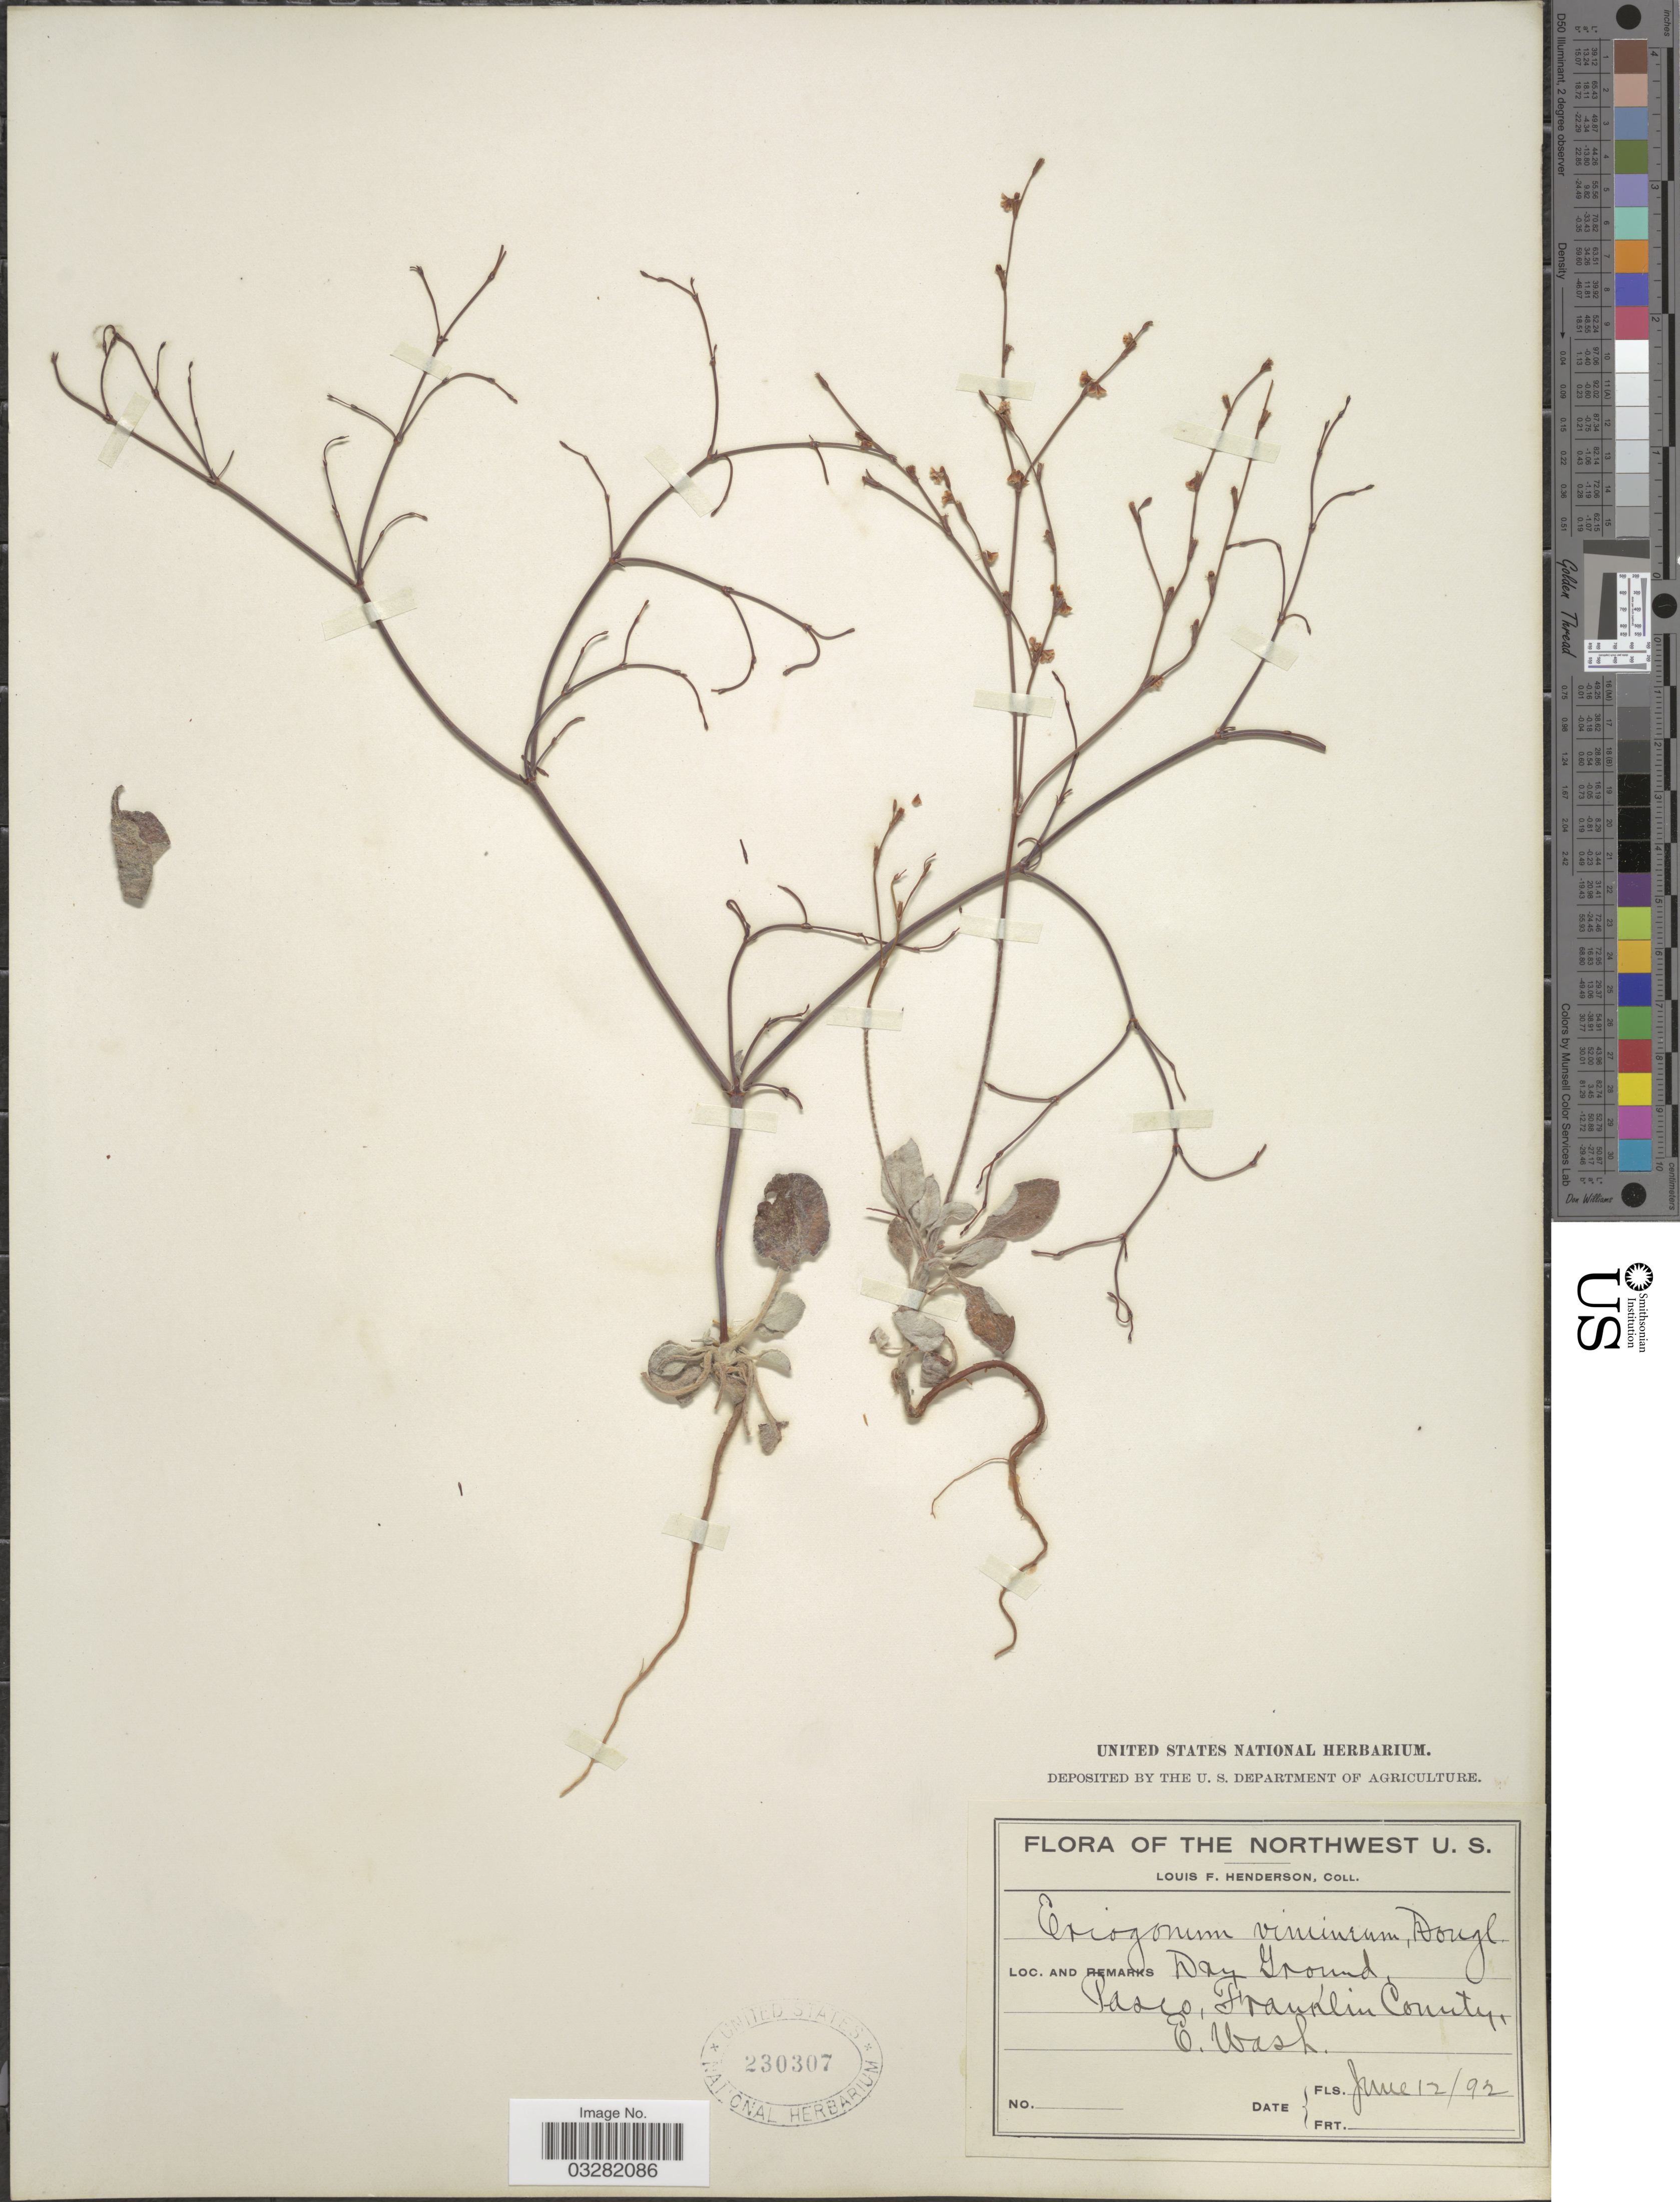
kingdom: Plantae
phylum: Tracheophyta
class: Magnoliopsida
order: Caryophyllales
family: Polygonaceae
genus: Eriogonum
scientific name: Eriogonum vimineum var. vimineum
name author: Douglas ex Benth.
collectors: L. Henderson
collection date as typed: Transcribed d/m/y: 12/6/92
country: United States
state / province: Washington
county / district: Franklin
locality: Dry ground, Pasco, Franklin County. E. Wash.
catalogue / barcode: US 230307